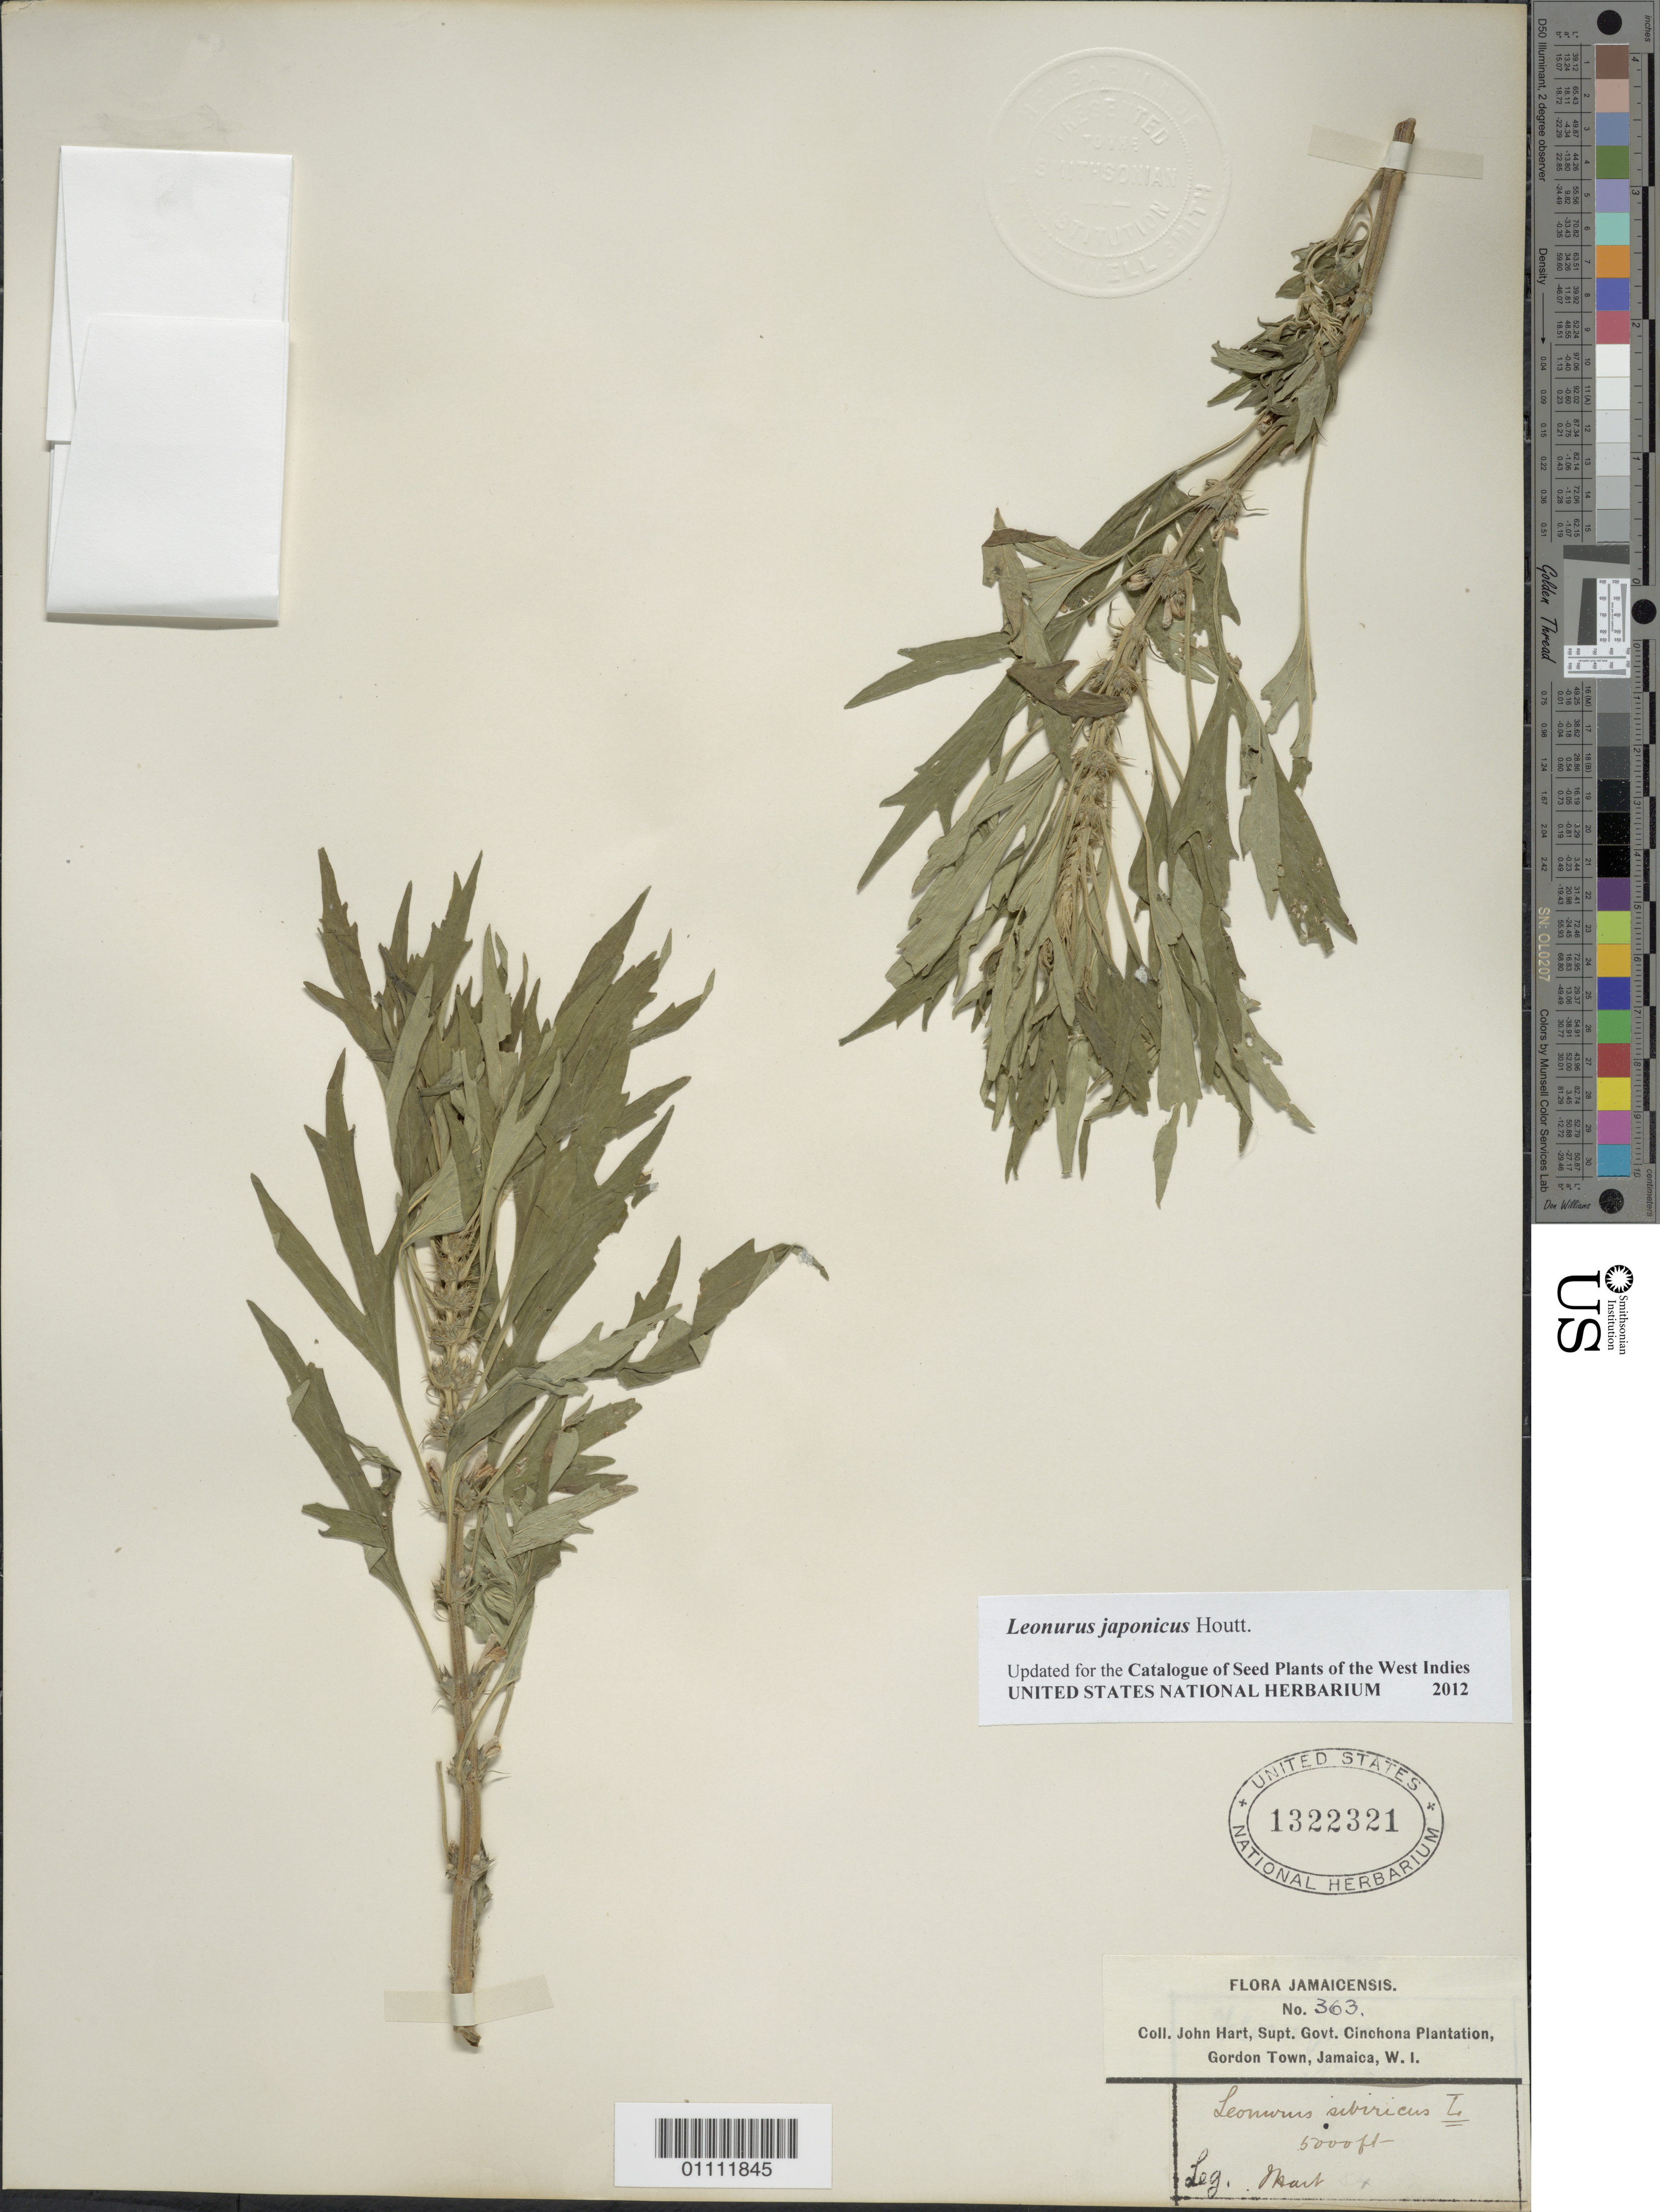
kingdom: Plantae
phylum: Tracheophyta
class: Magnoliopsida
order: Lamiales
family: Lamiaceae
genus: Leonurus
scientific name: Leonurus japonicus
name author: Houtt.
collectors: J. Hart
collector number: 363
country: Jamaica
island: Jamaica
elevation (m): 1524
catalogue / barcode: US 1322321